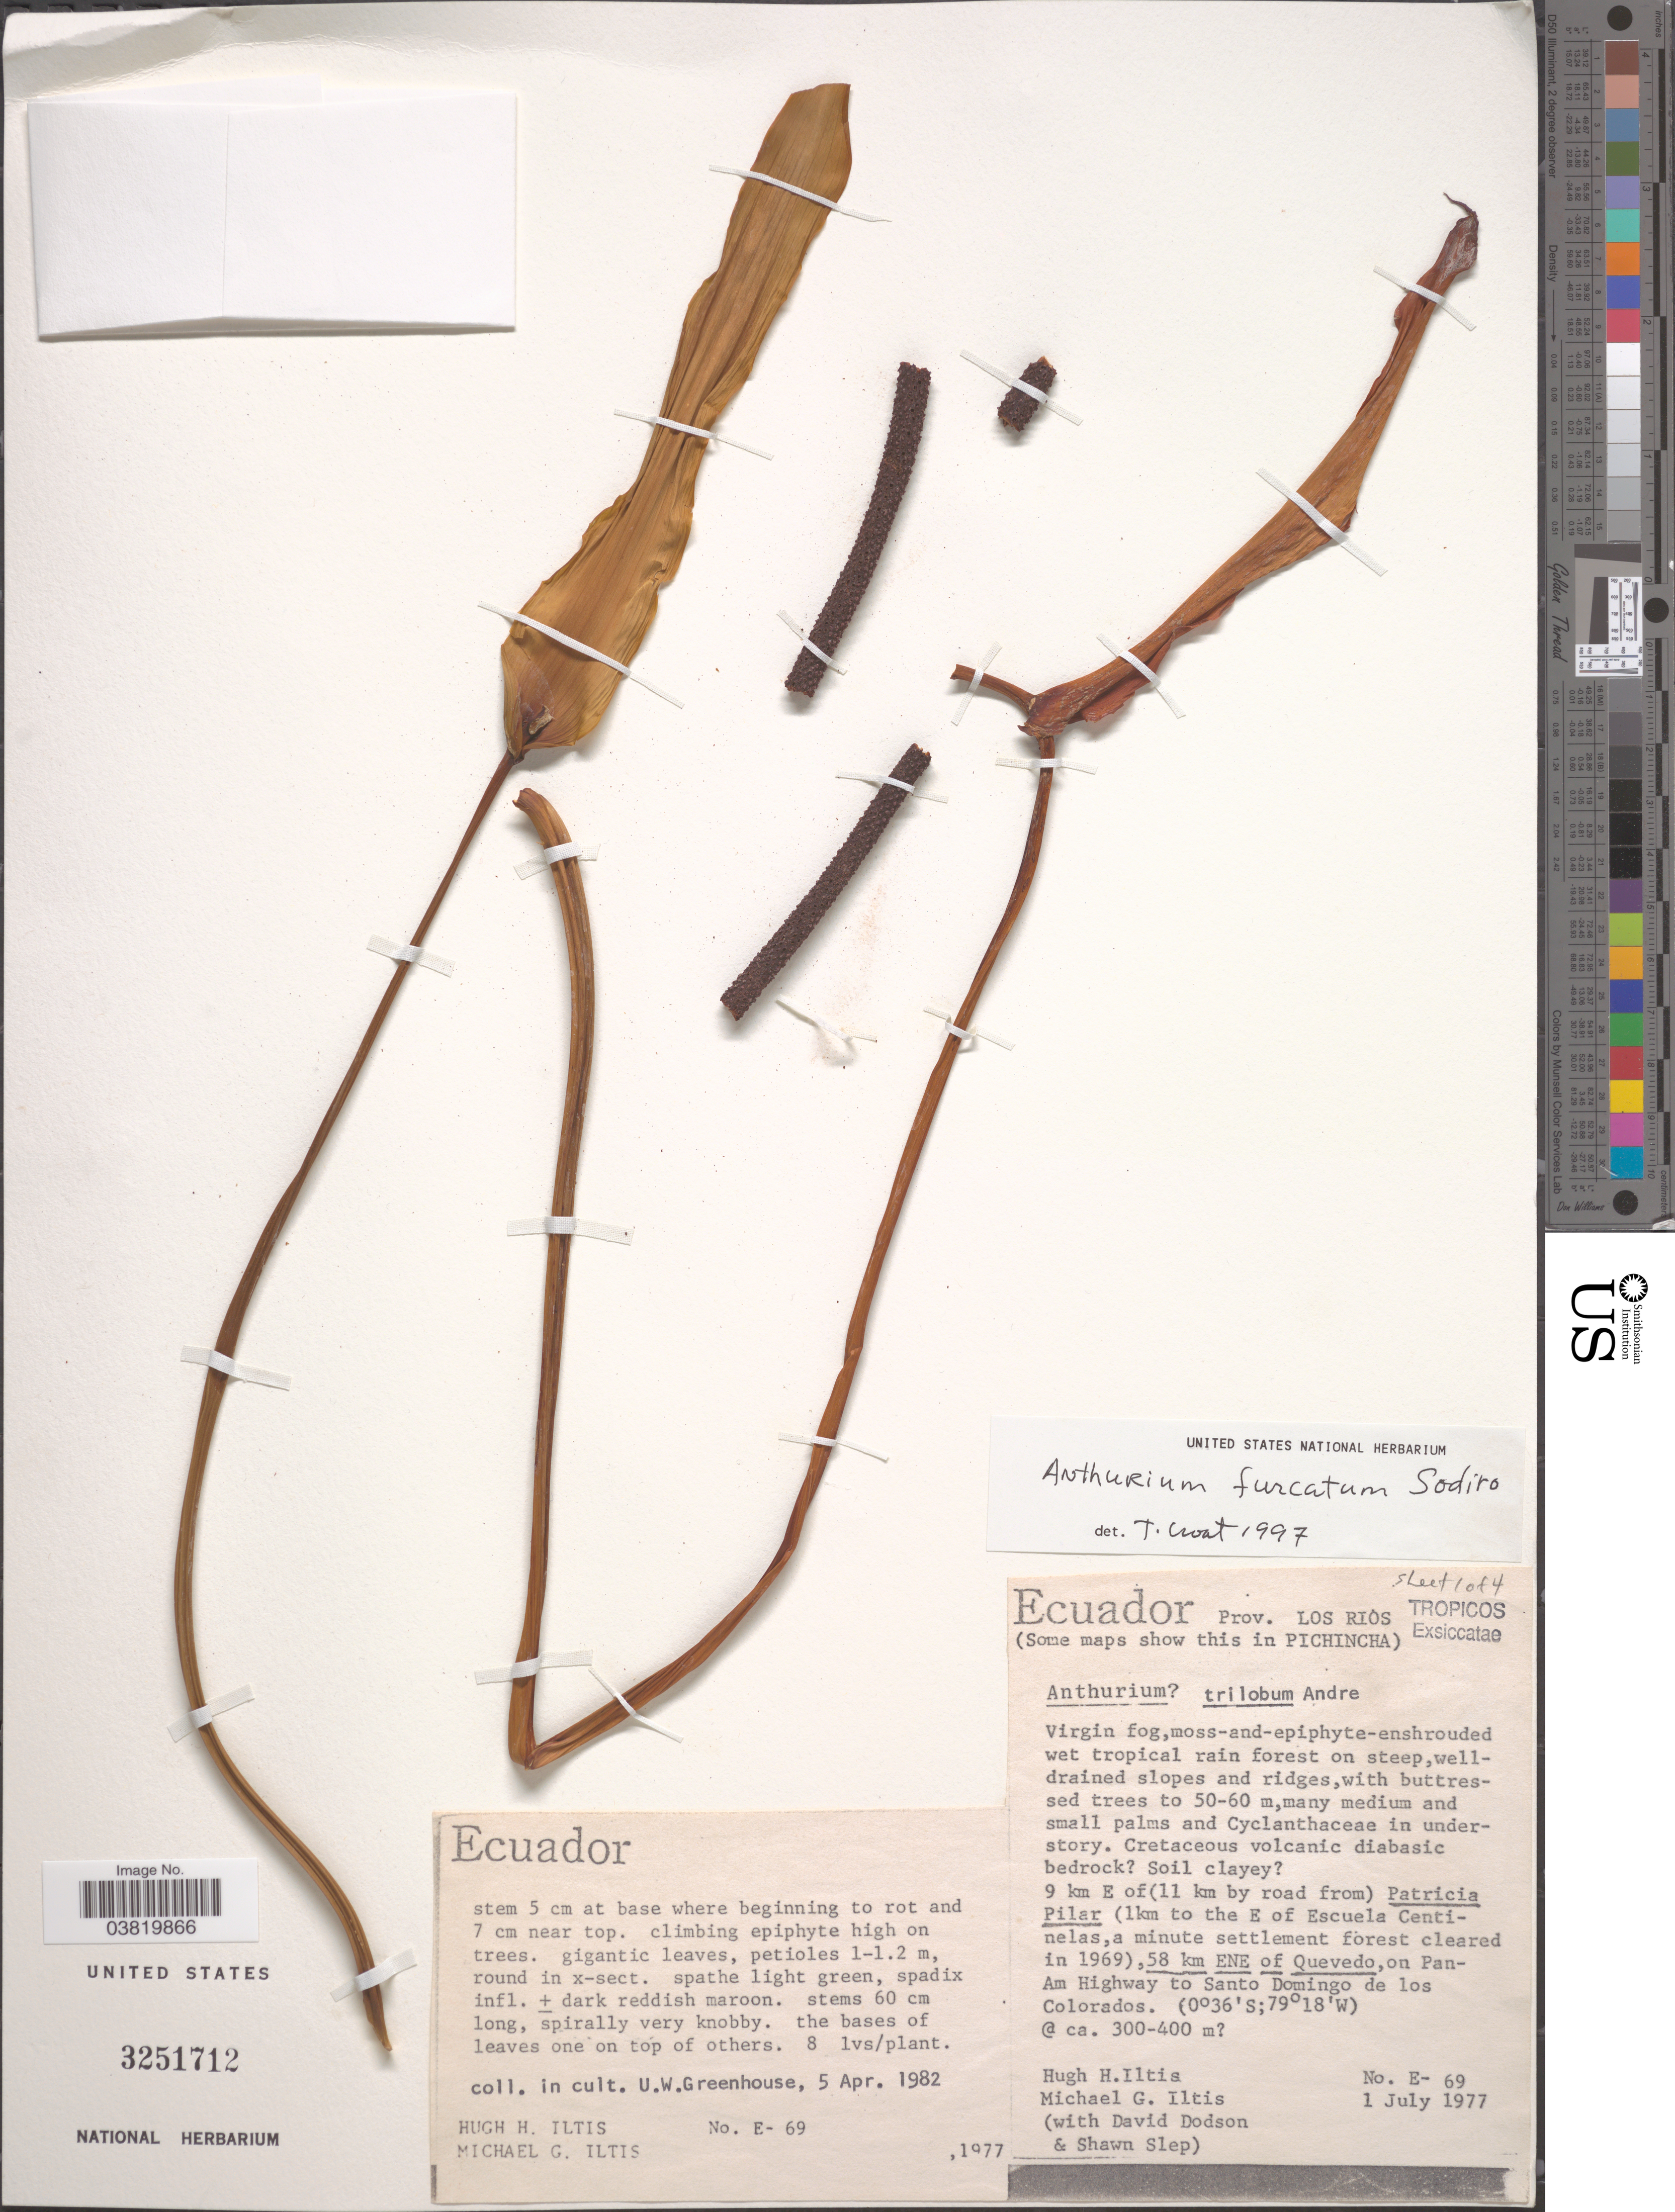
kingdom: Plantae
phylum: Tracheophyta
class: Liliopsida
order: Alismatales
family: Araceae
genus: Anthurium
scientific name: Anthurium furcatum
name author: Sodiro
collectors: H. Iltis, M. G. Iltis, D. Dodson & S. Slep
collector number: E-69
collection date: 1982-04-05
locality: In cult. U.W. Greenhouse.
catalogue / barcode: US 3251712